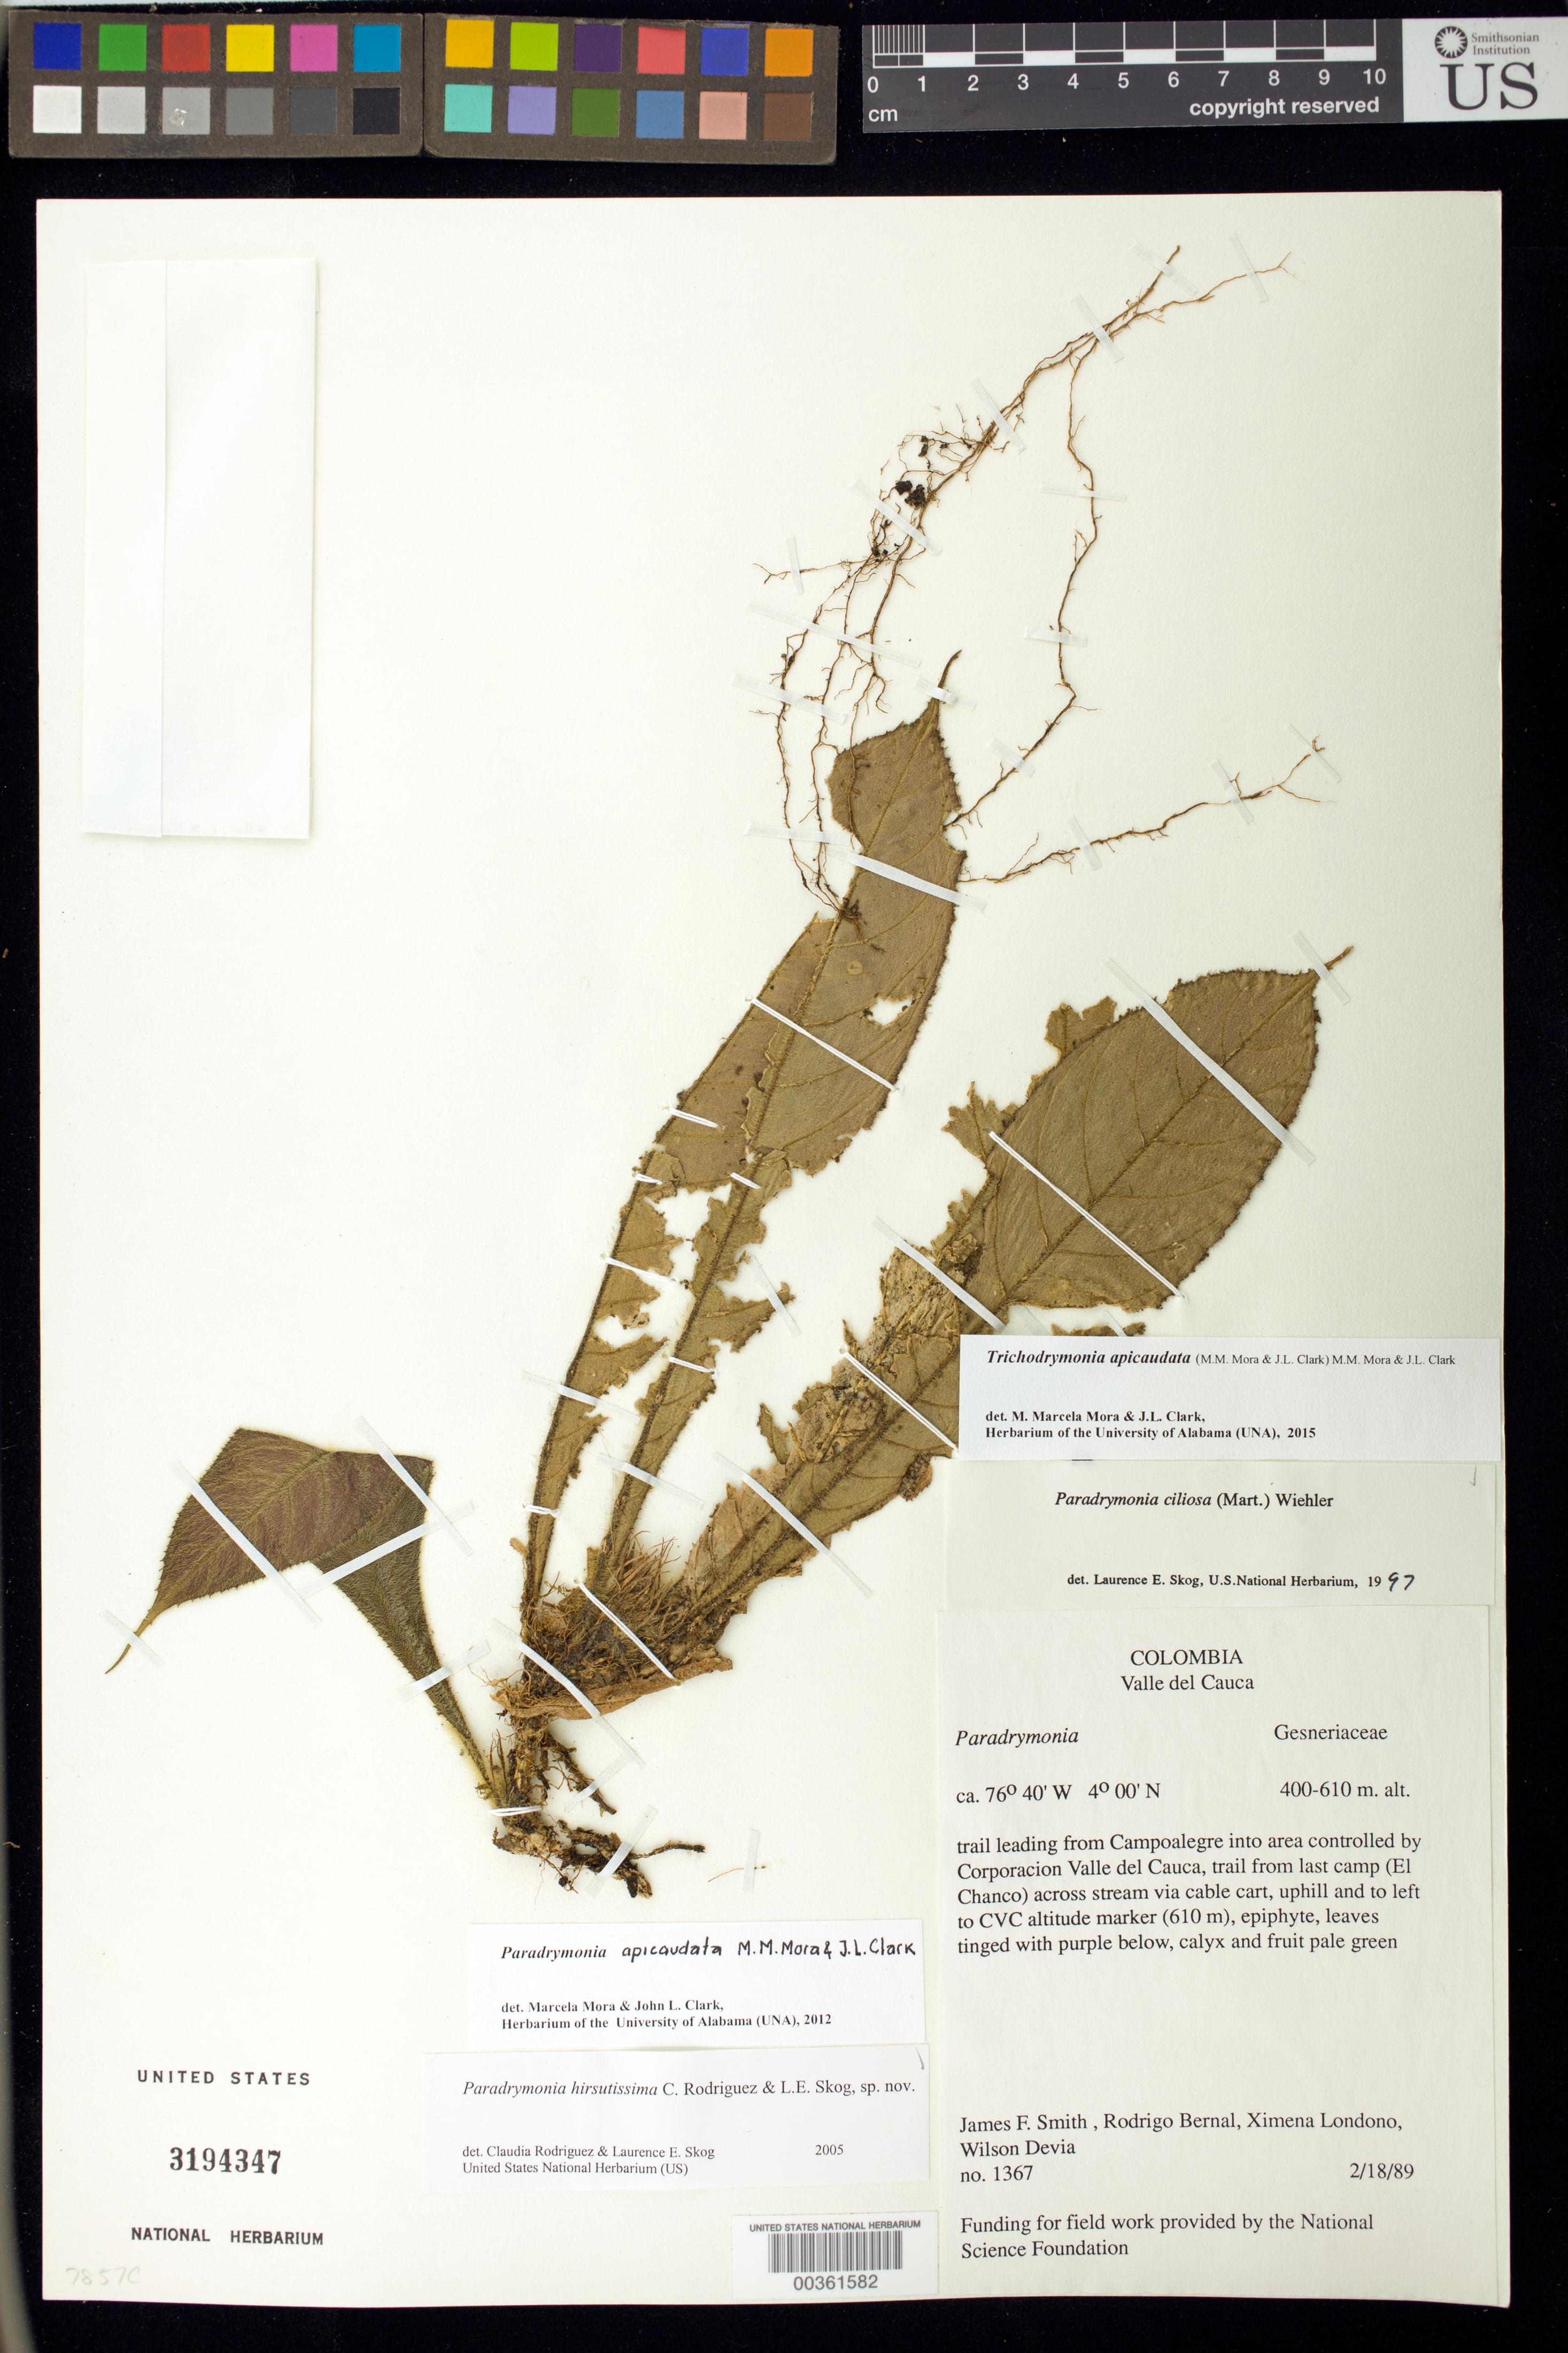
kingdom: Plantae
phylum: Tracheophyta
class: Magnoliopsida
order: Lamiales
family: Gesneriaceae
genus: Trichodrymonia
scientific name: Trichodrymonia apicaudata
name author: (M.M. Mora & J.L. Clark) M.M. Mora & J.L. Clark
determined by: Mora, M. M.; Clark, J. L.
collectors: J. Smith, R. Bernal, X. Londoño & W. Devia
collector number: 1367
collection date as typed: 18 Feb 1989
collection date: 1989-02-18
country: Colombia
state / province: Valle del Cauca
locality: Trail leading from Campoalegre into area controlled by Corporacion Valle del Cauca, trail from last camp (El Chanco) across stream via cable, uphill and to left to CVC altitude marker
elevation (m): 400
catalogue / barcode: US 3194347